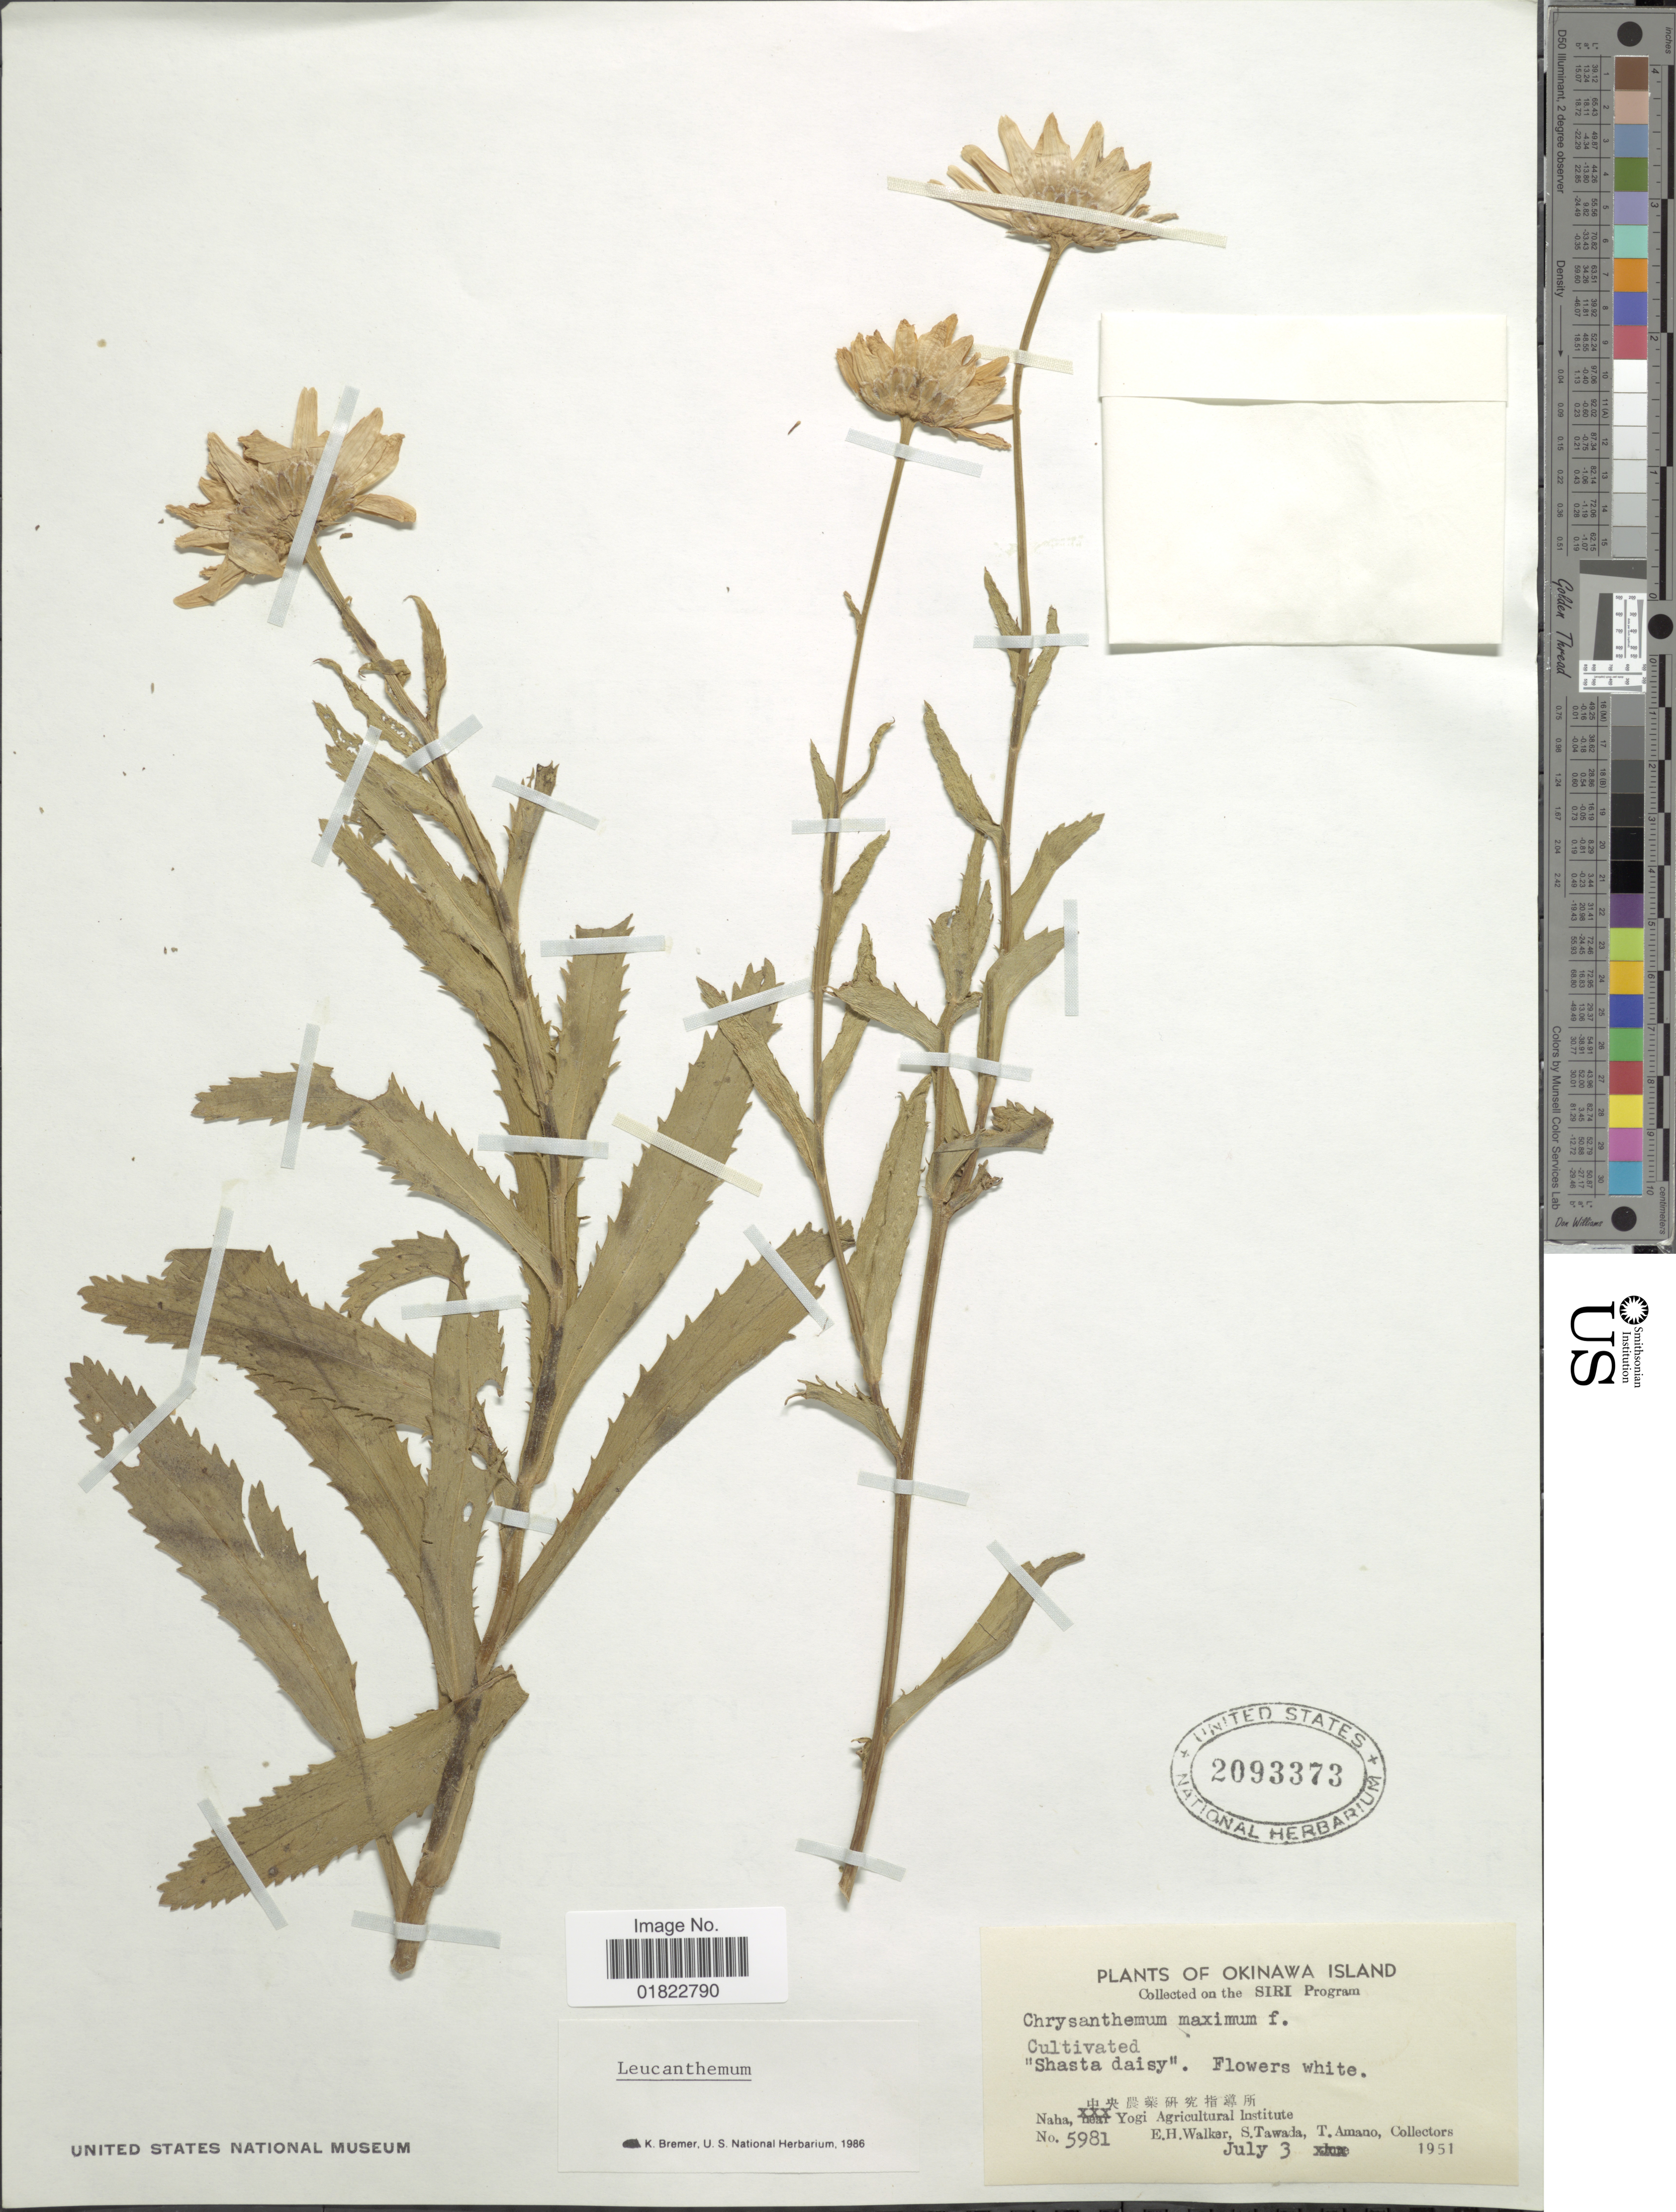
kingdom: Plantae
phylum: Tracheophyta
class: Magnoliopsida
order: Asterales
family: Asteraceae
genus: Leucanthemum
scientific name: Leucanthemum maximum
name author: (Ramond) DC.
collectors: E. H. Walker, S. Tawada & T. Amano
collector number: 5981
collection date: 1951-07-03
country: Japan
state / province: Okinawa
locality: Okinawa Island. Naha, Yogi Agricultural Institute.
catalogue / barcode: US 2093373